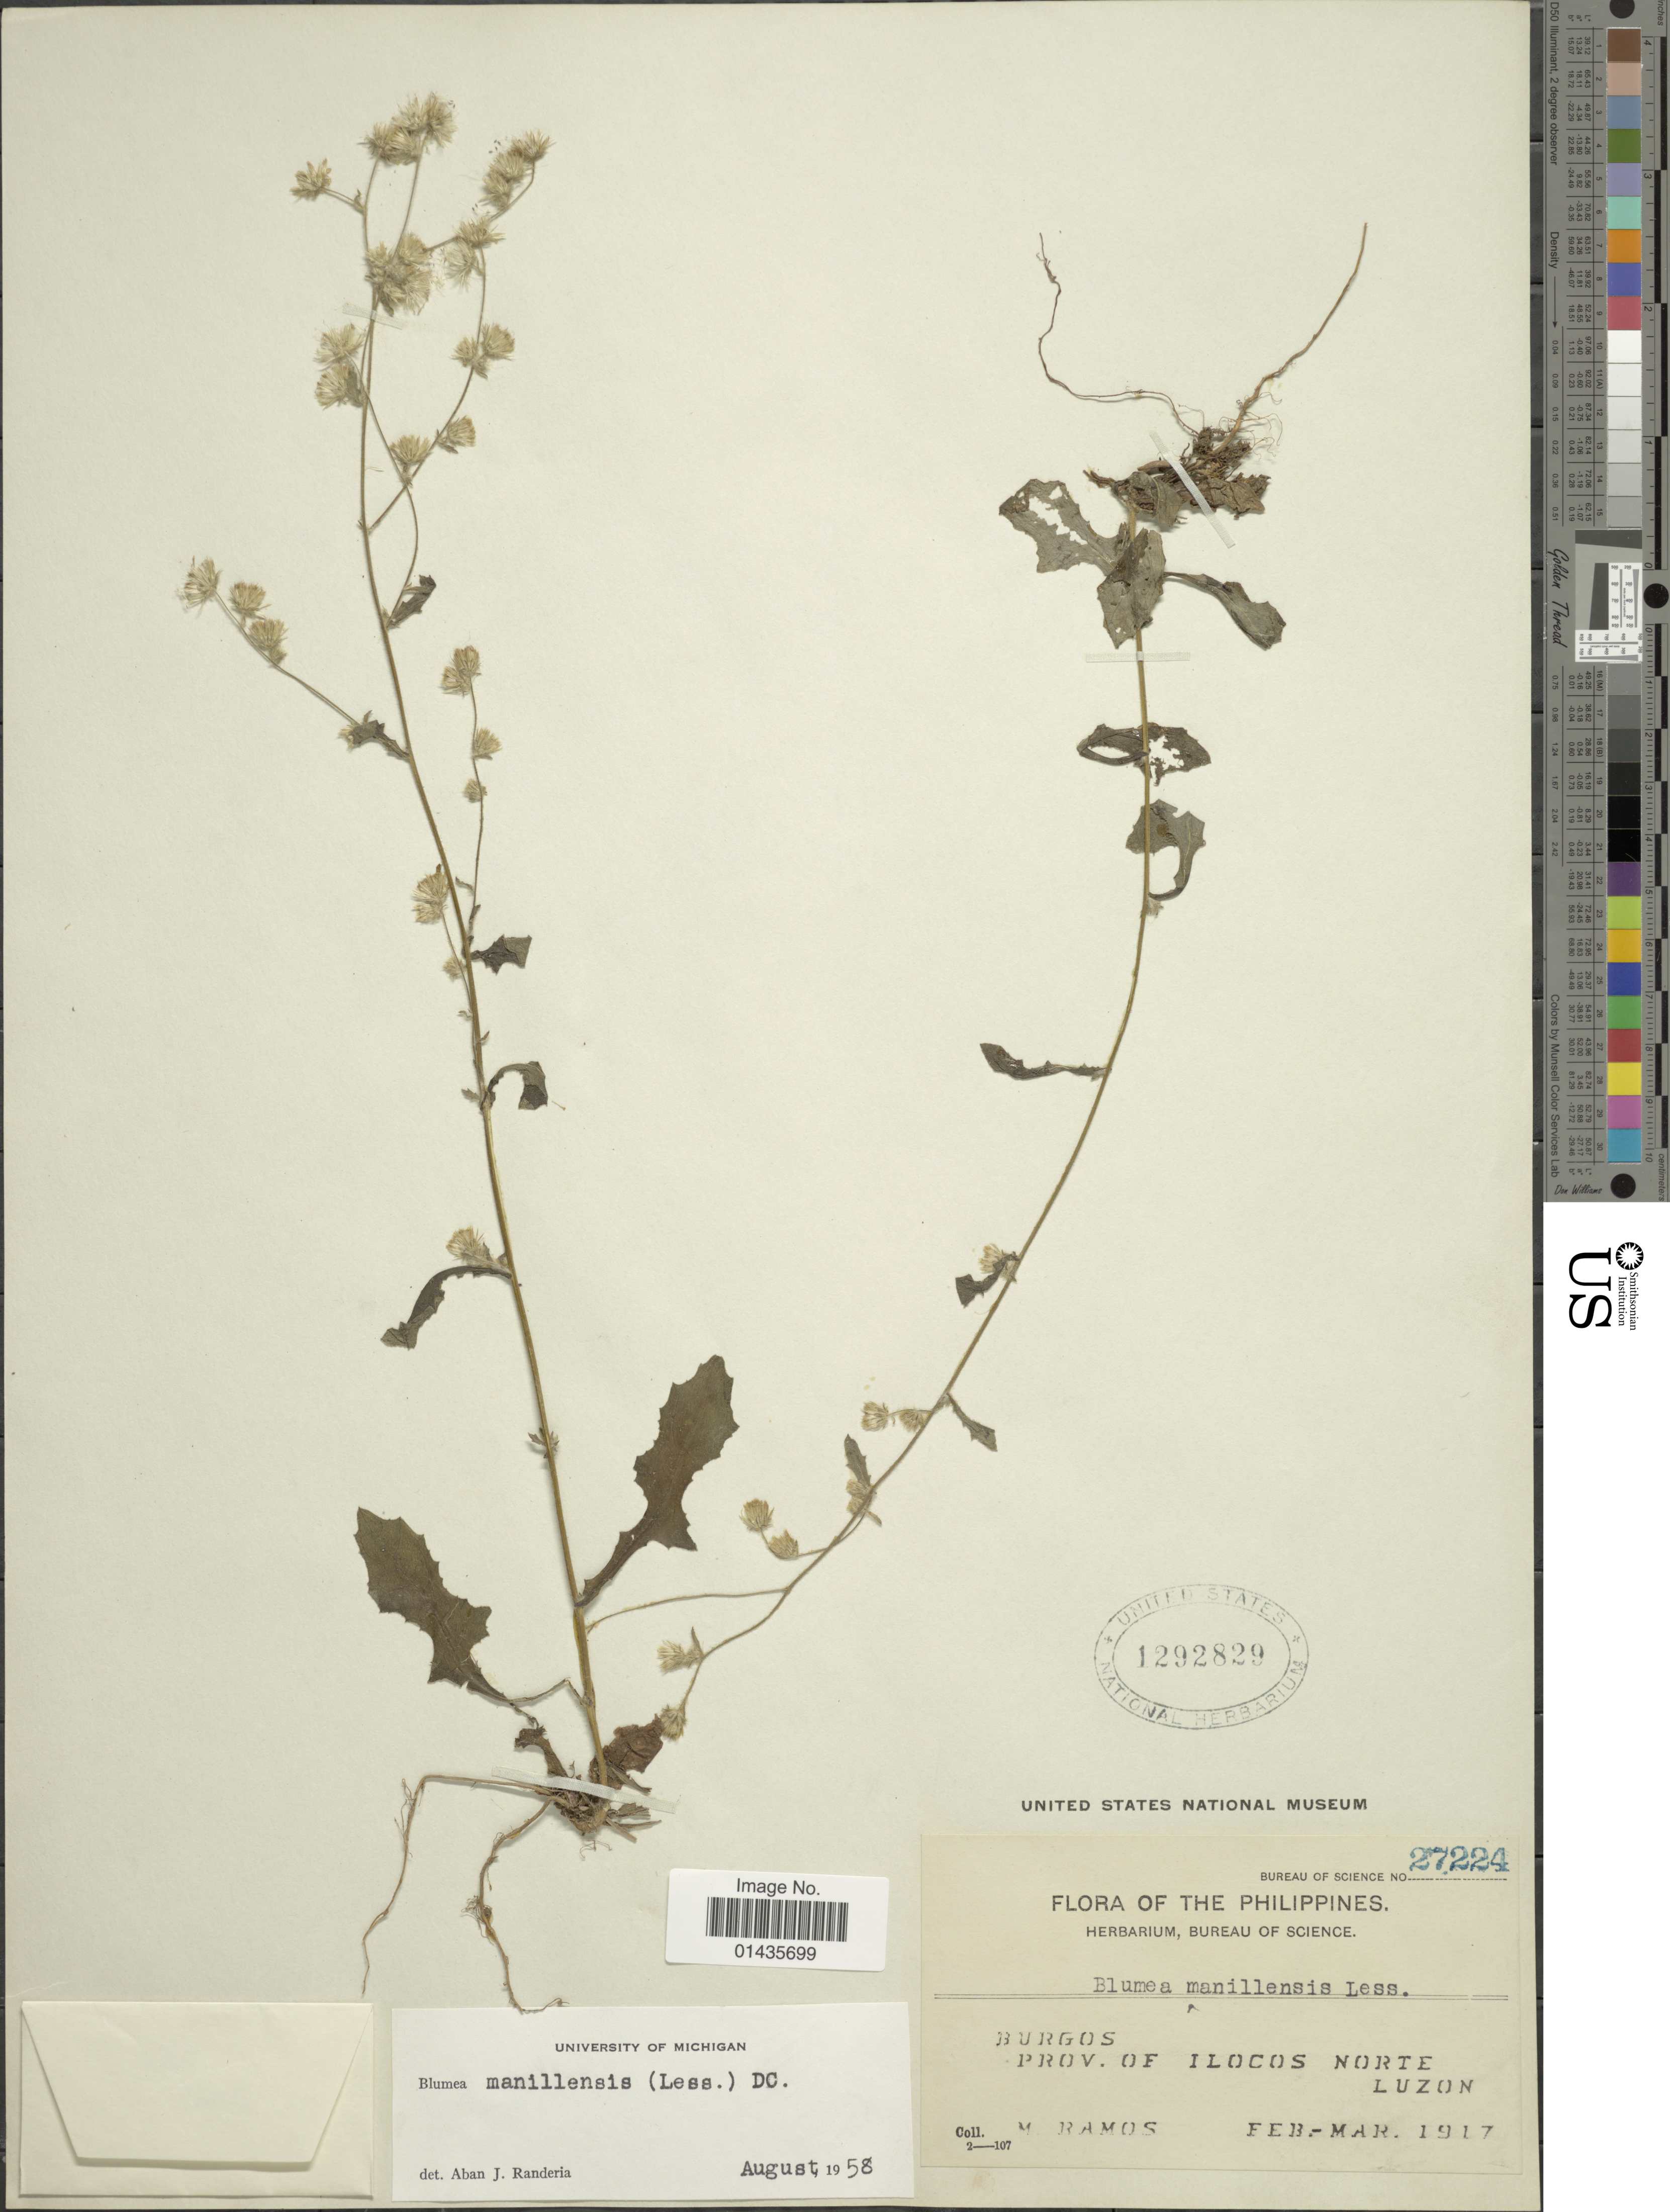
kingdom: Plantae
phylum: Tracheophyta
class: Magnoliopsida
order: Asterales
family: Asteraceae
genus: Blumea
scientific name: Blumea manillensis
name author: (Less.) DC.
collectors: M. Ramos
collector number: Bureau of Science 27224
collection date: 1917-02/1917-03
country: Philippines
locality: Burgos, Prov. of Ilocos Norte, Luzon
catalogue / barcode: US 1292829